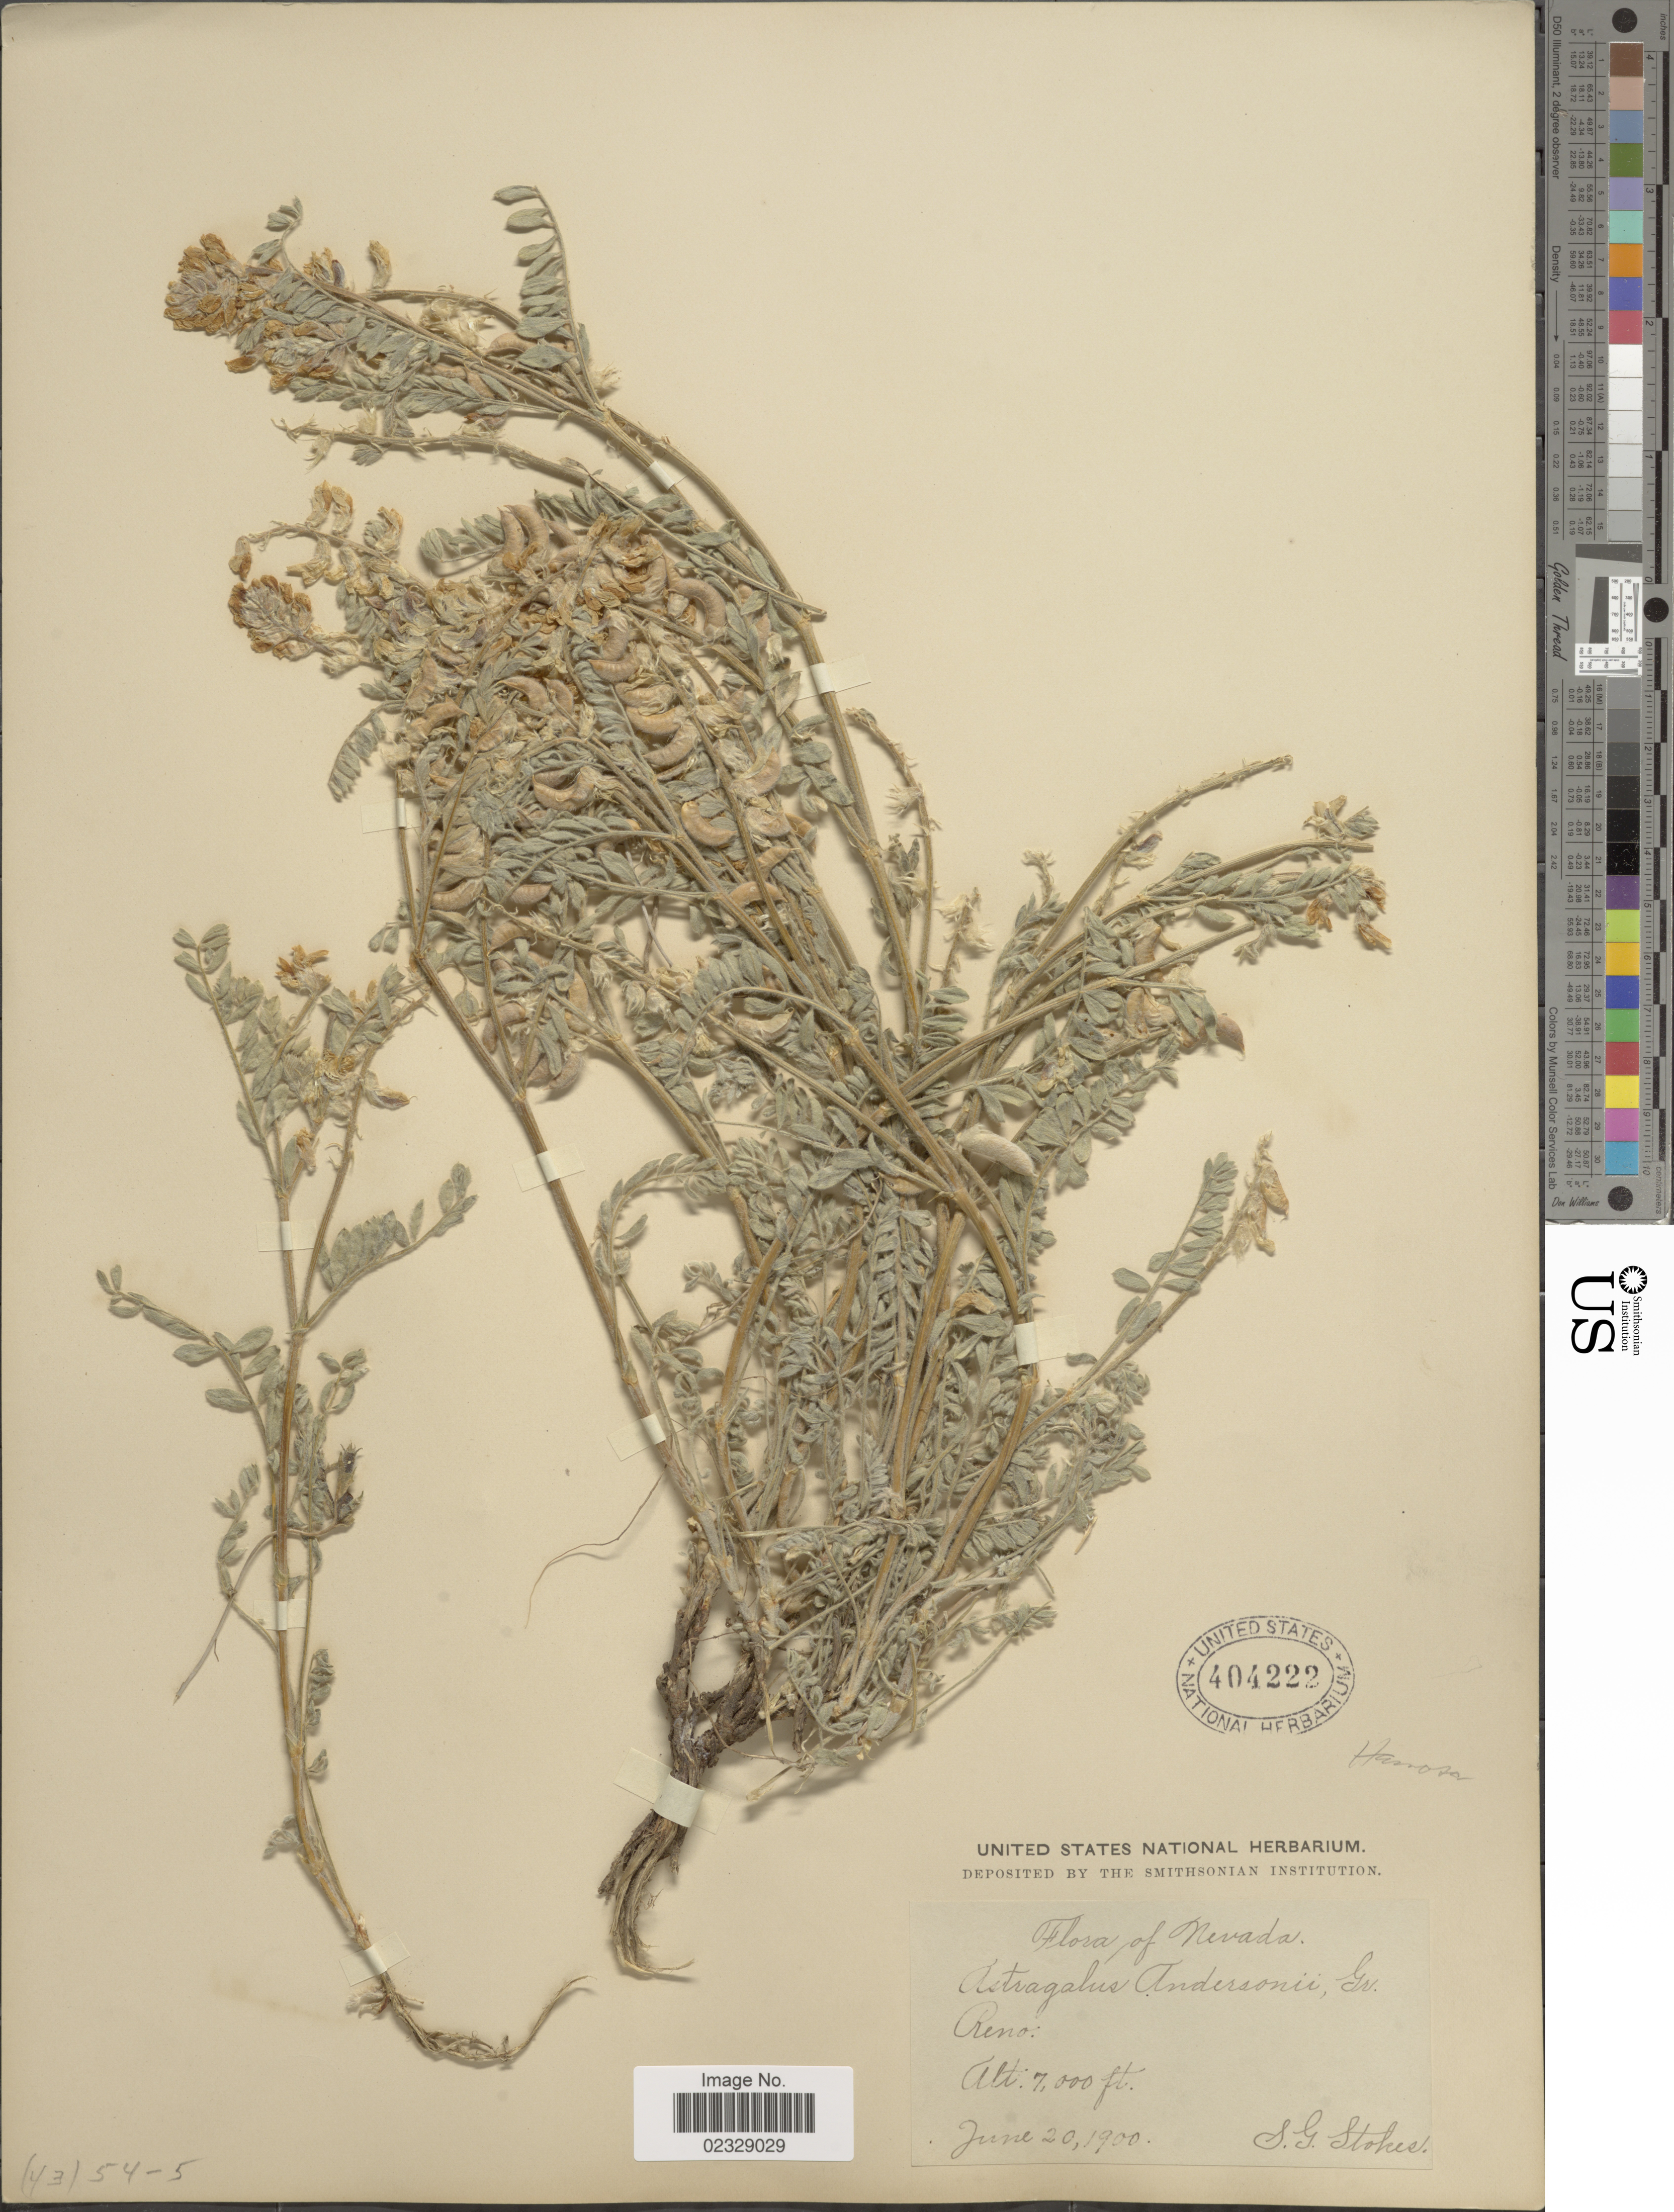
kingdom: Plantae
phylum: Tracheophyta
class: Magnoliopsida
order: Fabales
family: Fabaceae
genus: Astragalus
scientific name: Astragalus andersonii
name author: A. Gray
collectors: S. G. Stokes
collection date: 1900-06-20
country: United States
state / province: Nevada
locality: Reno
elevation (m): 2134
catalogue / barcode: US 404222